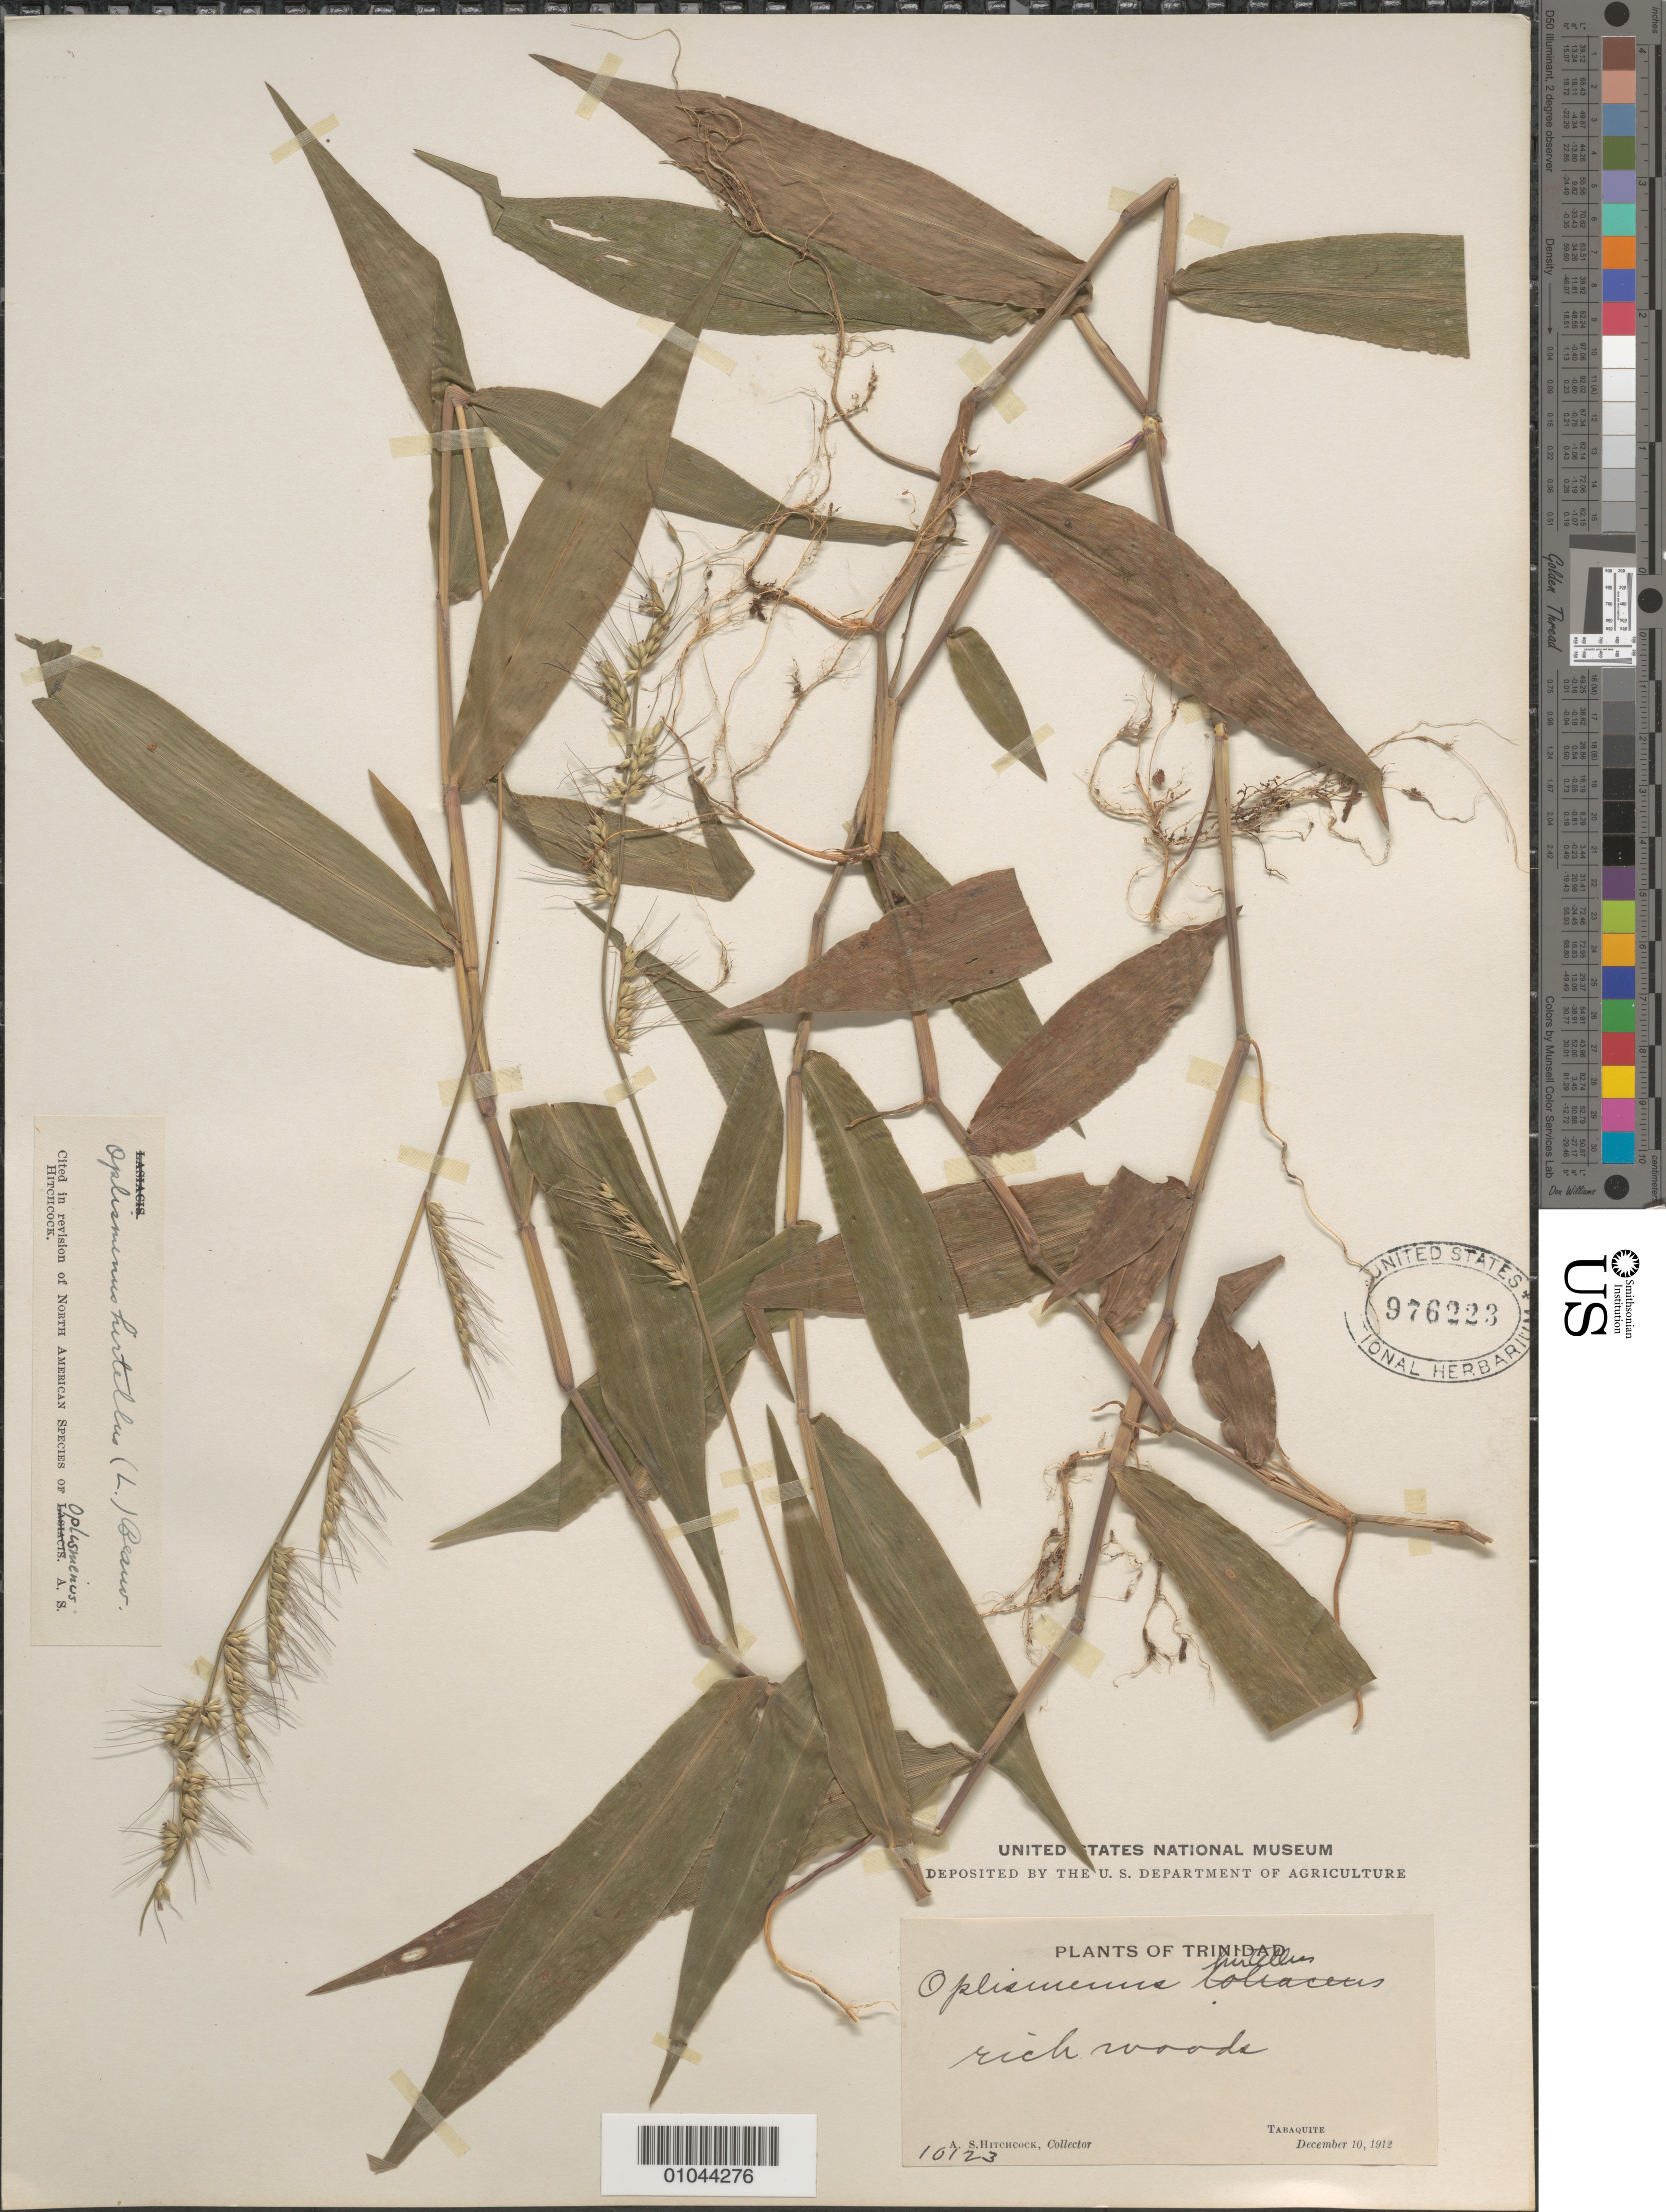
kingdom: Plantae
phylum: Tracheophyta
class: Liliopsida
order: Poales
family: Poaceae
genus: Oplismenus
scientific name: Oplismenus hirtellus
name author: (L.) P. Beauv.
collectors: A. S. Hitchcock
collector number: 10123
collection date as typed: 10 Dec 1912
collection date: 1912-12-10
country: Trinidad and Tobago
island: Trinidad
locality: Taraquite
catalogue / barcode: US 976223